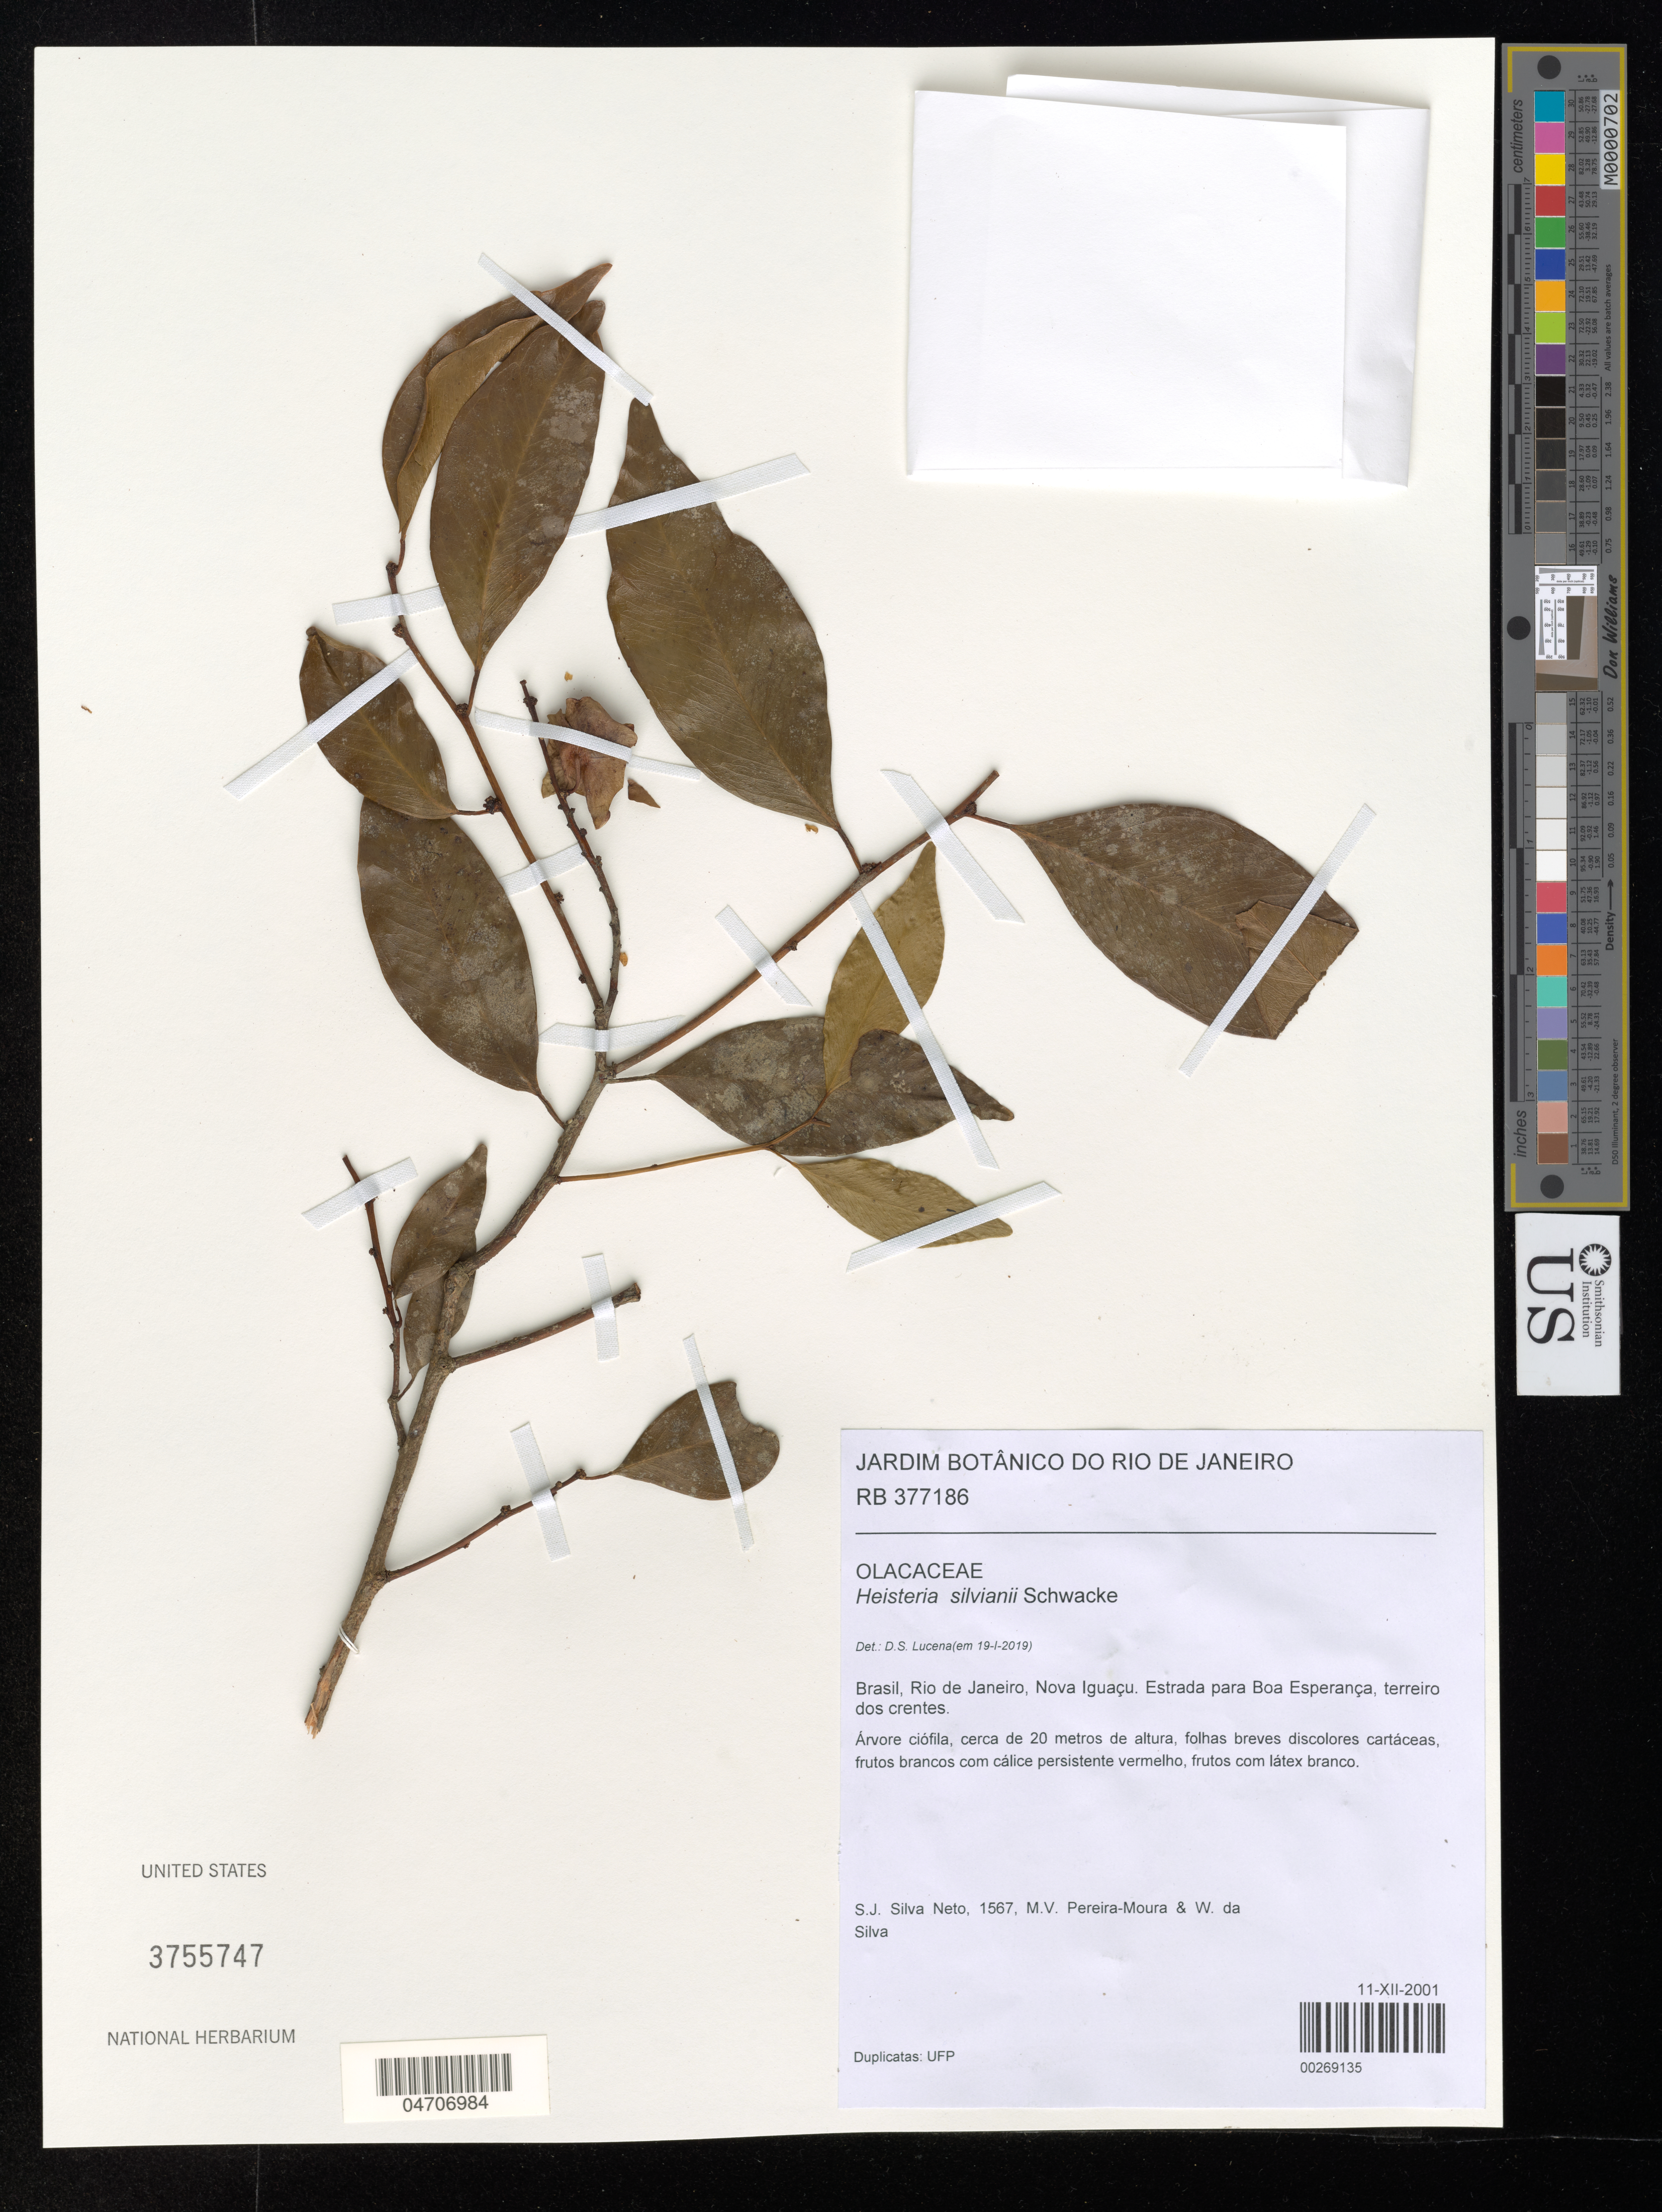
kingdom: Plantae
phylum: Tracheophyta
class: Magnoliopsida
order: Santalales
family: Erythropalaceae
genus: Heisteria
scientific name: Heisteria silvianii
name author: Schwacke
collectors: S. Silva Neto, M. Pereira-Moura & W. da Silva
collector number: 1567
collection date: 2001-12-11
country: Brazil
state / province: Rio de Janeiro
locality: Nova Iguaçu. Estrada para Boa Esperança, terreiro dos crentes.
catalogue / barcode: US 3755747